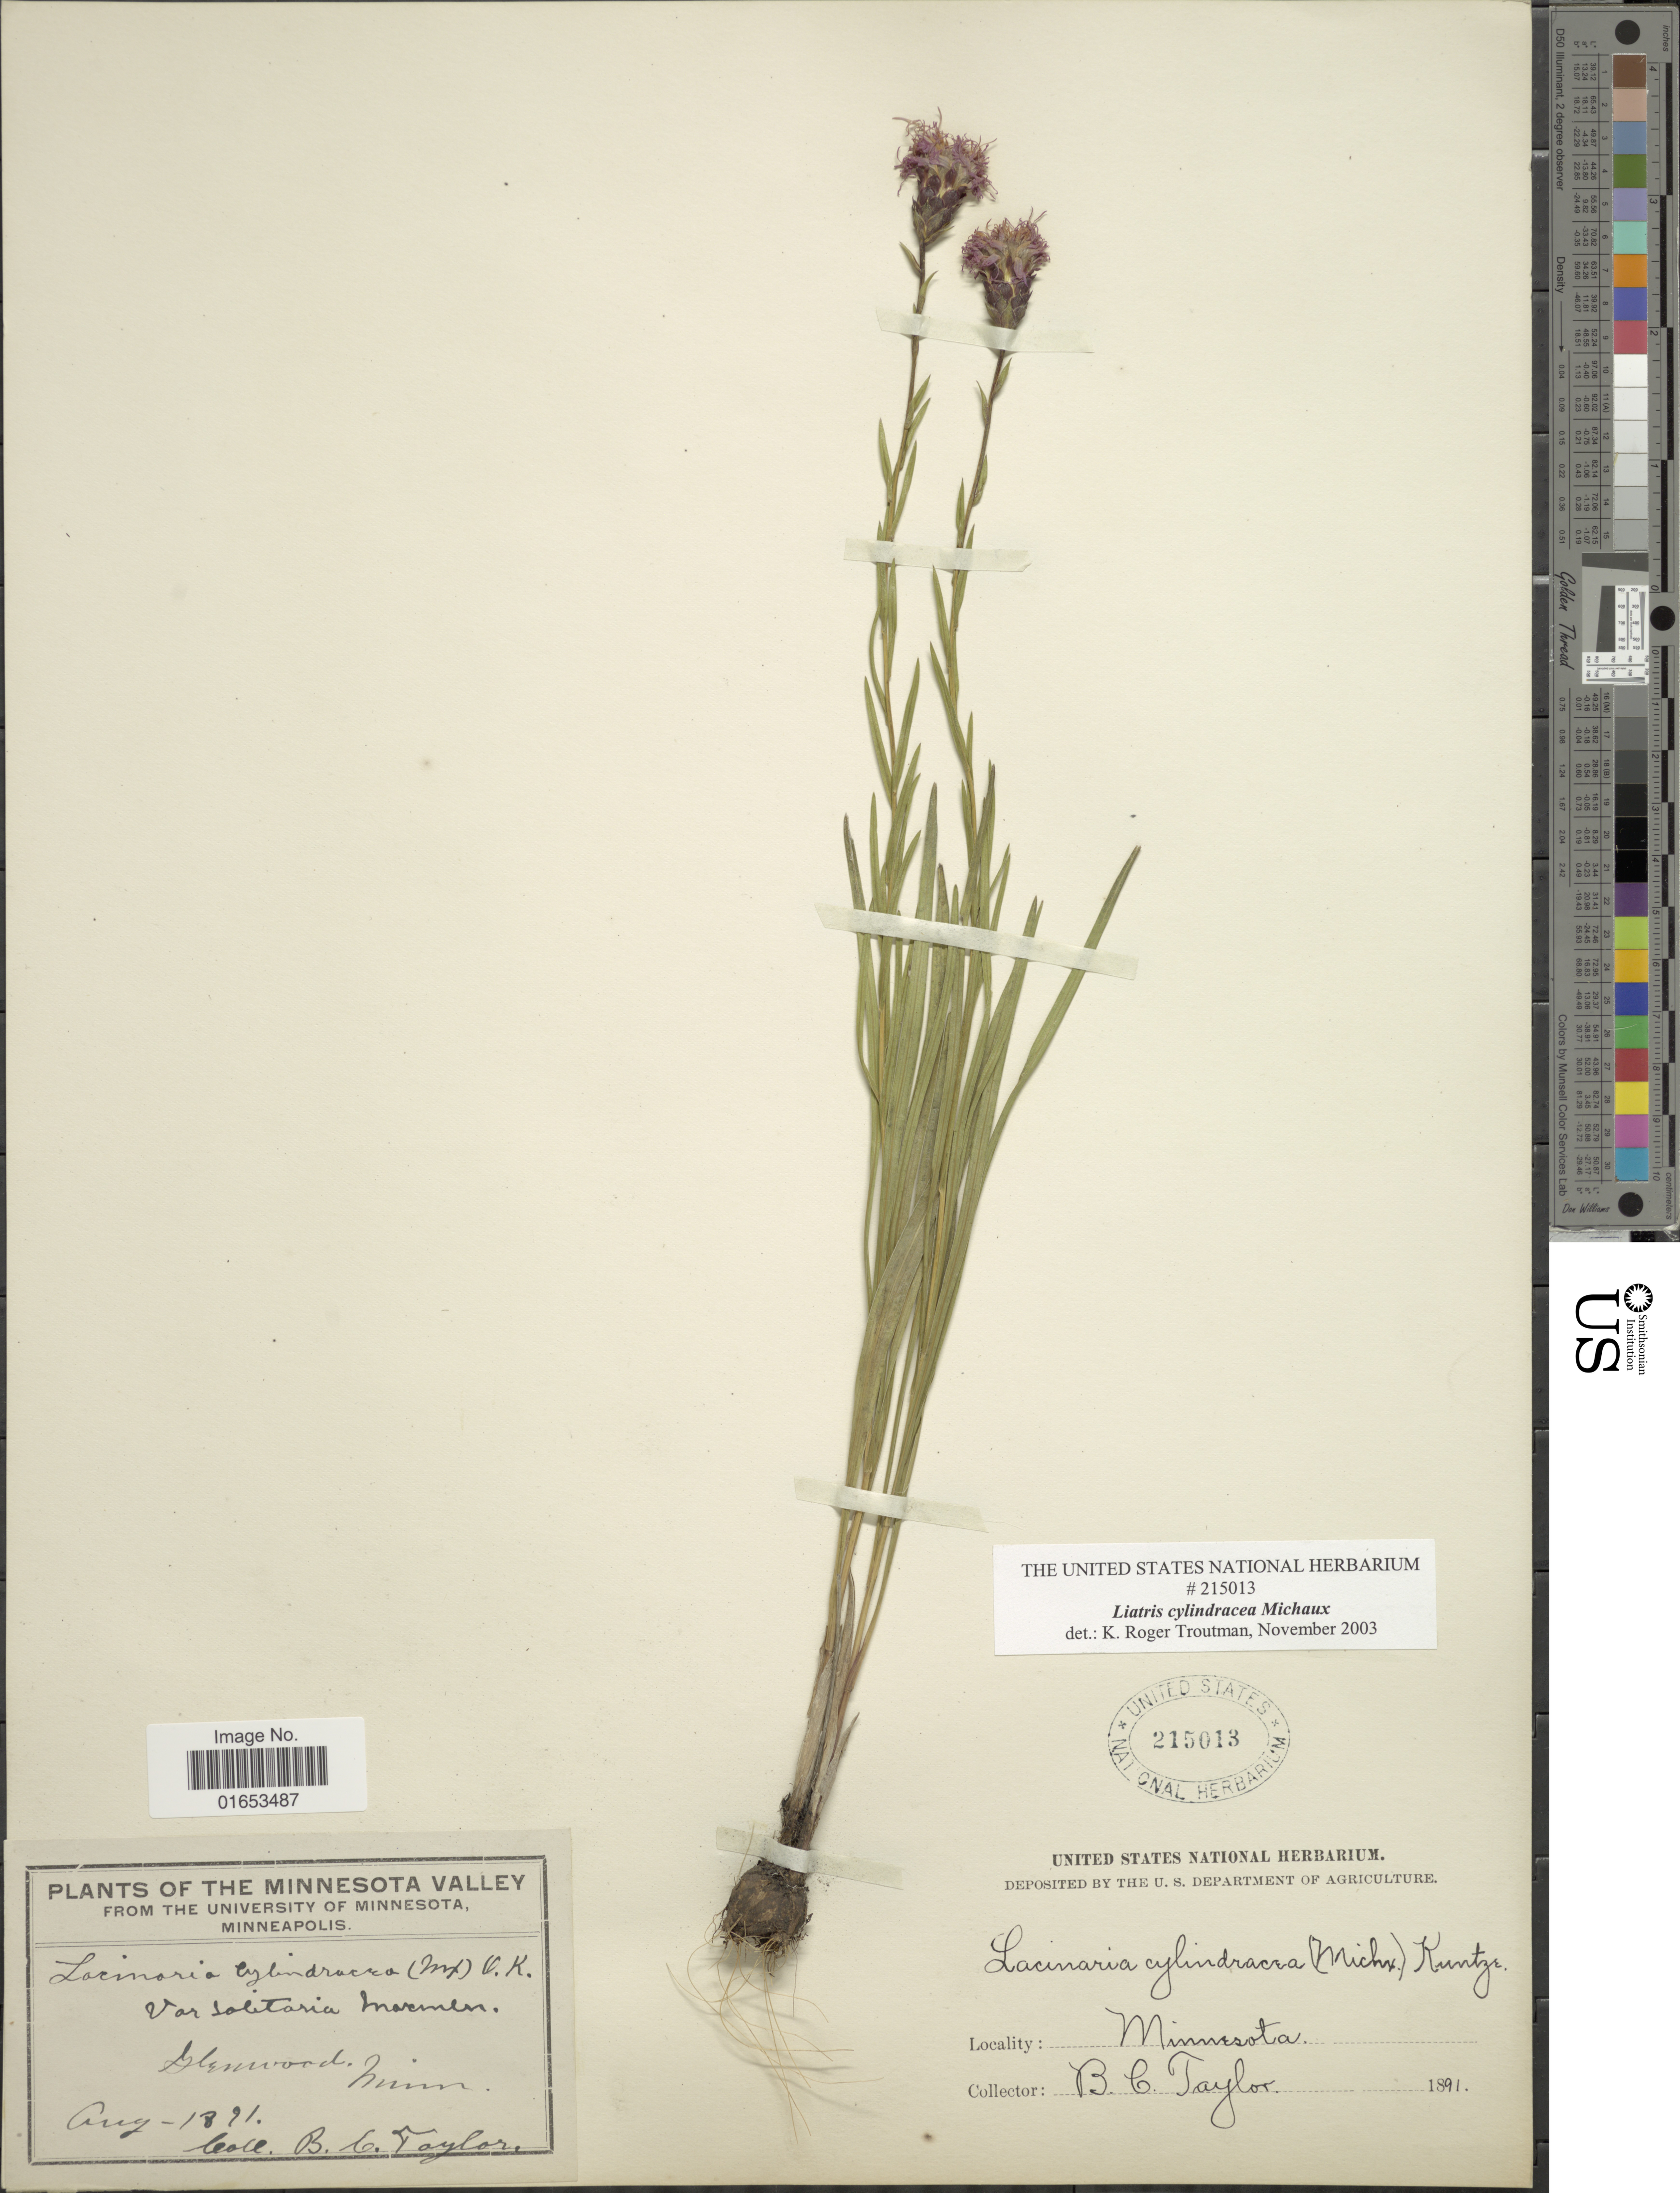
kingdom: Plantae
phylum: Tracheophyta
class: Magnoliopsida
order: Asterales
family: Asteraceae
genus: Liatris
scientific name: Liatris cylindracea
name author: Michaux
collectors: B. C. Taylor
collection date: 1891-08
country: United States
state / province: Minnesota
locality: Glenwood, Minn., The Minnesota Valley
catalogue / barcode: US 215013